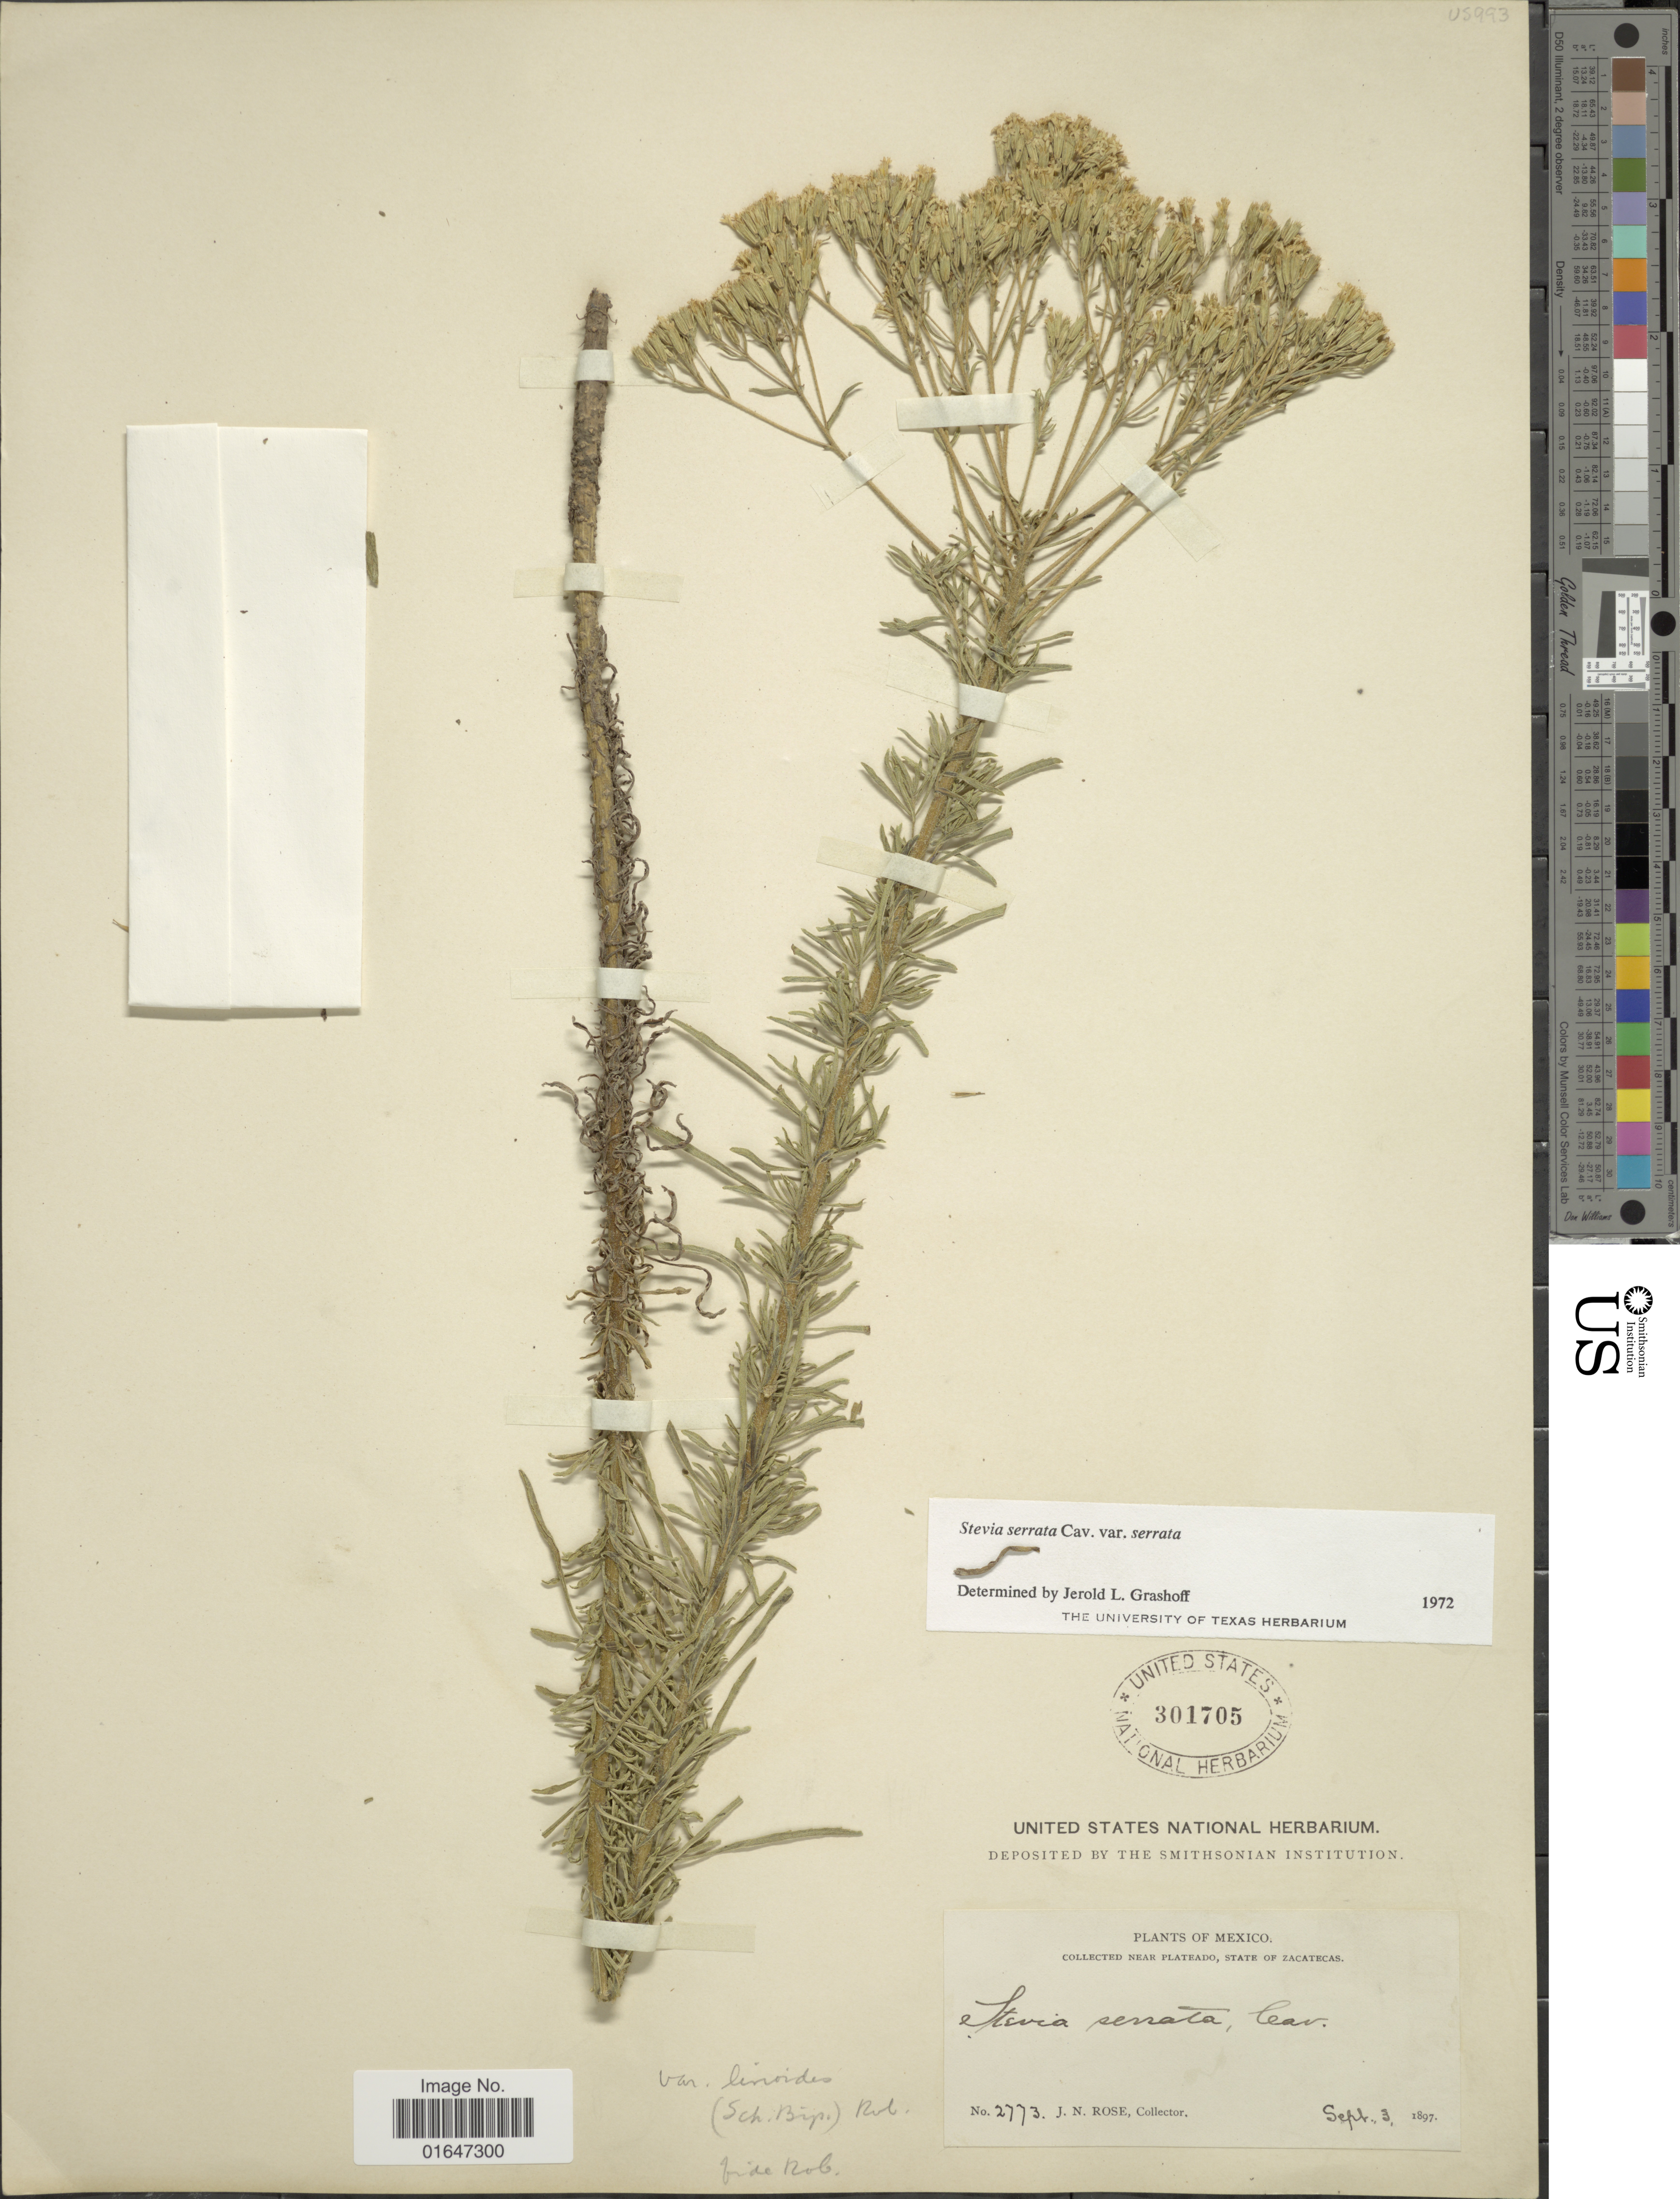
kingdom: Plantae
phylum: Tracheophyta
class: Magnoliopsida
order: Asterales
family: Asteraceae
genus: Stevia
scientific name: Stevia serrata var. serrata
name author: Cav.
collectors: J. N. Rose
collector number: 2773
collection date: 1897-09-03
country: Mexico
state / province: Zacatecas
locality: Near Plateado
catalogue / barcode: US 301705